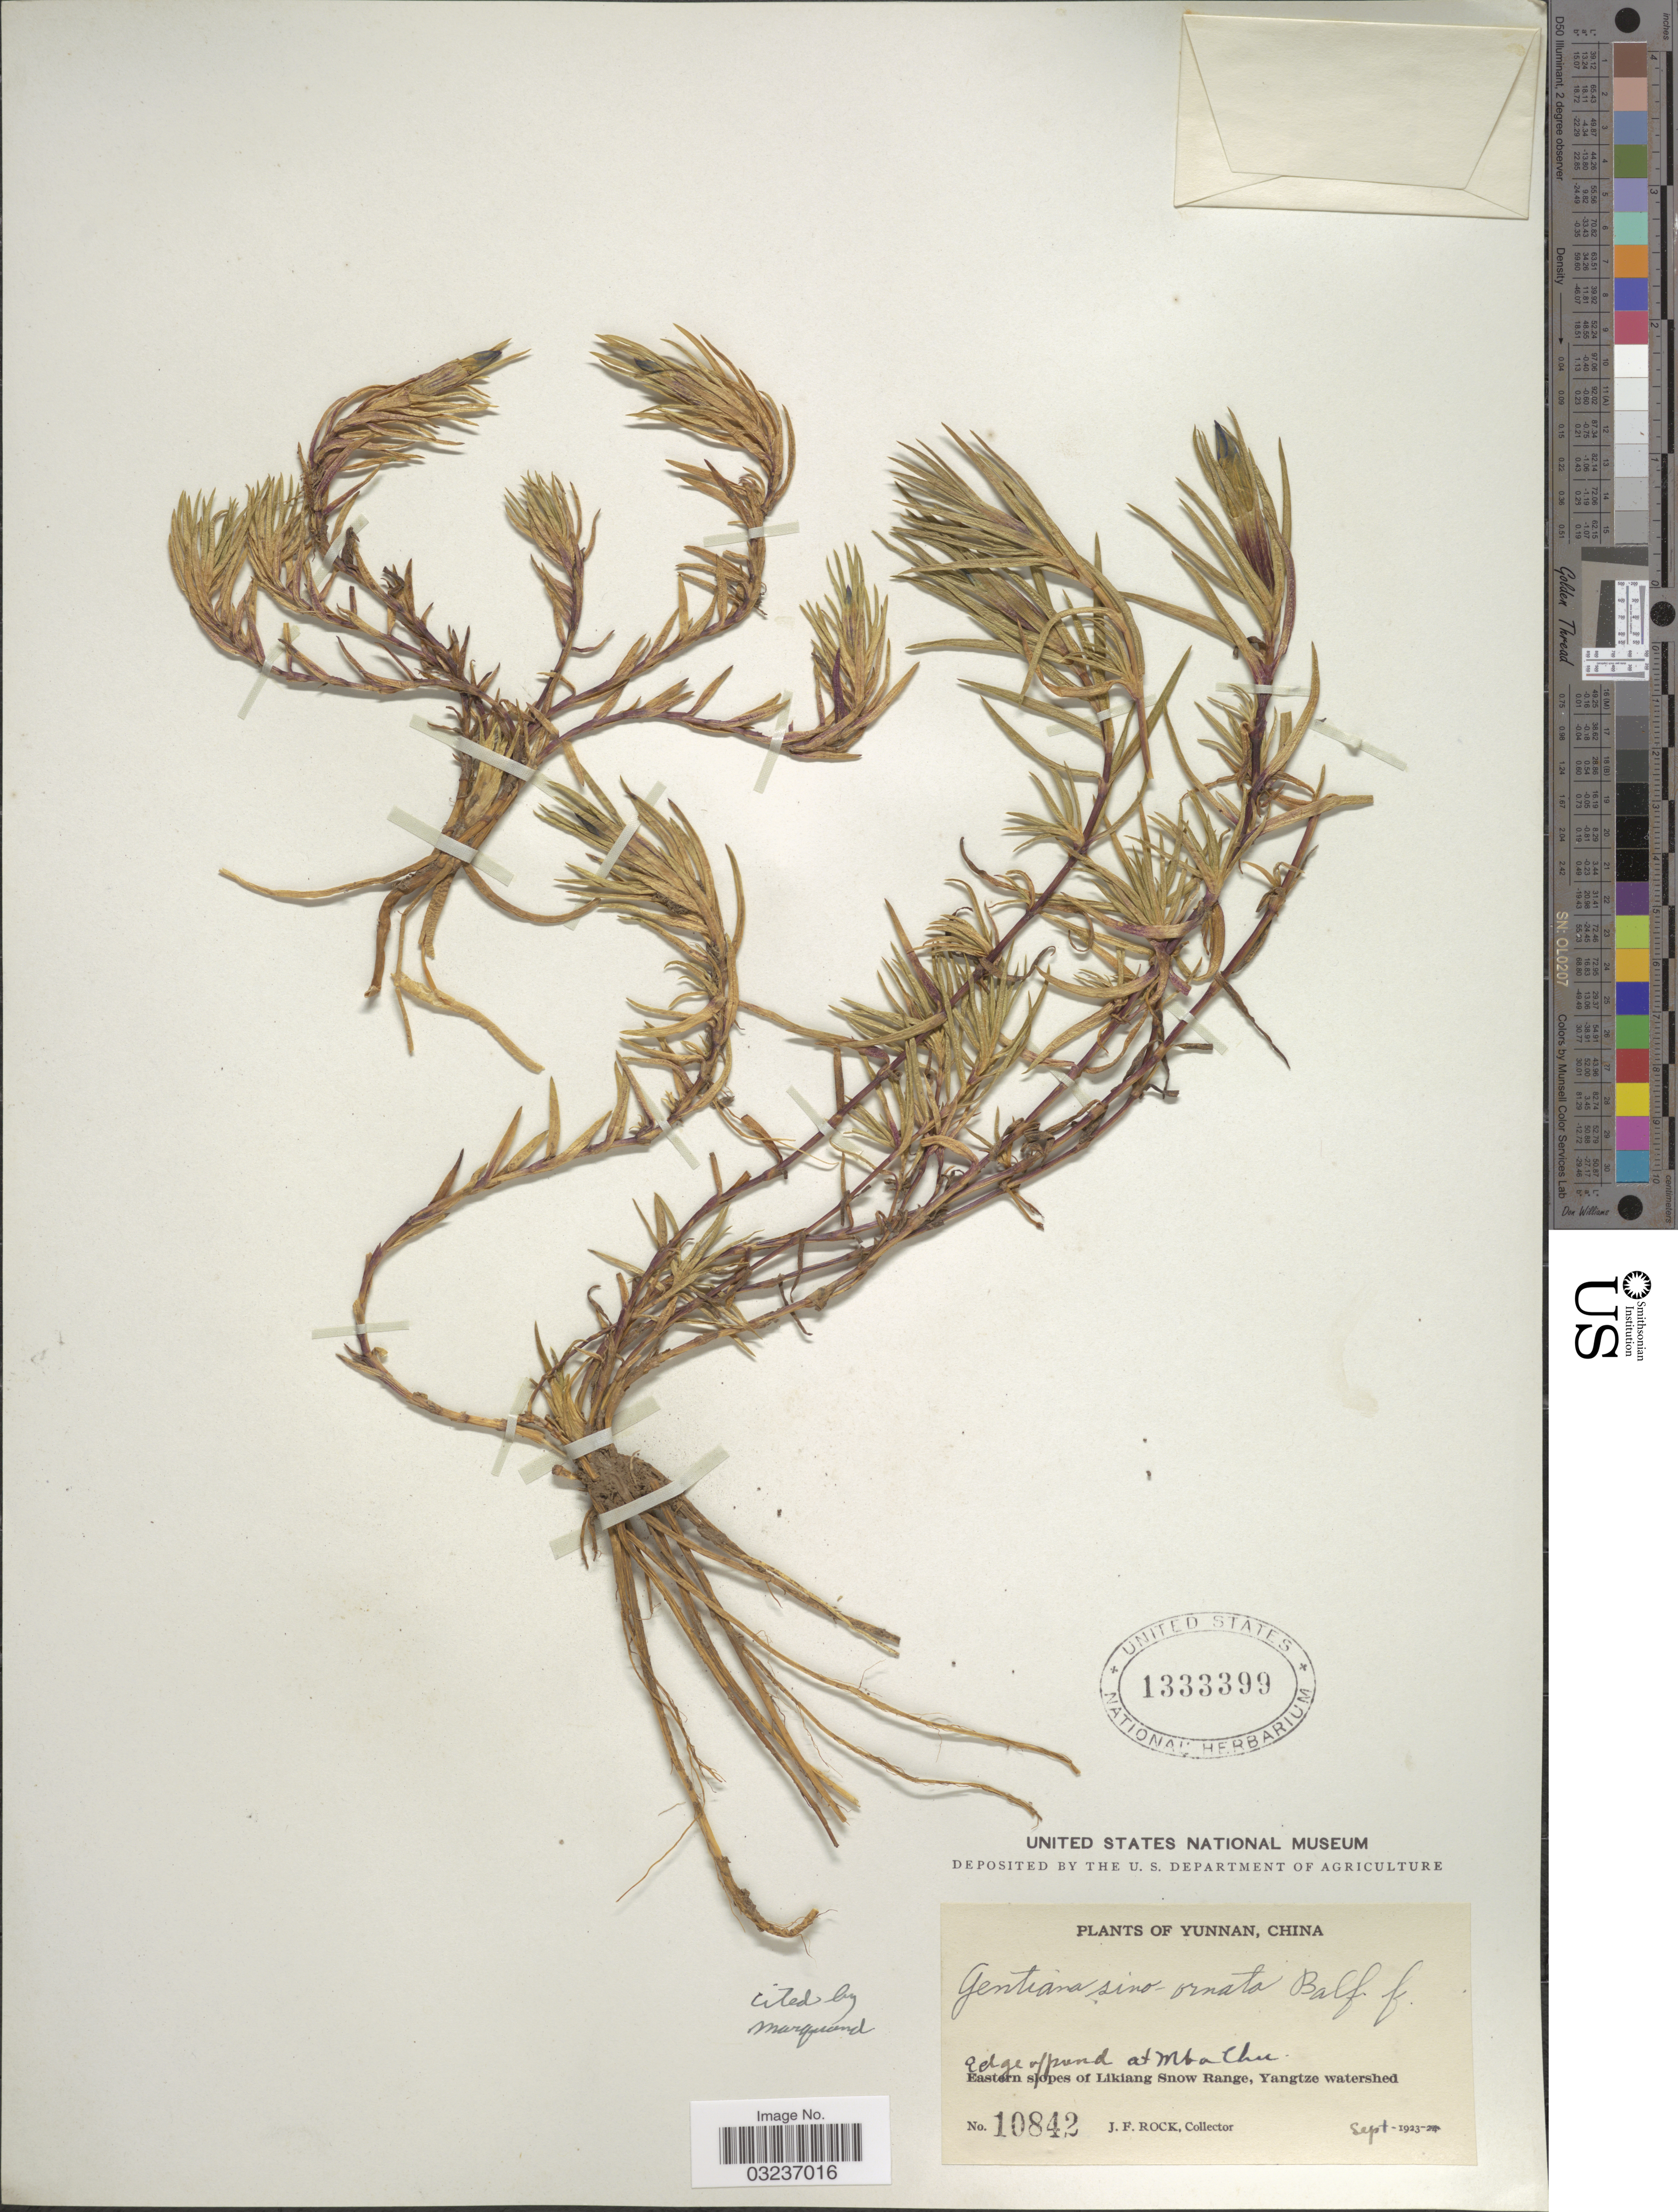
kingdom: Plantae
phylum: Tracheophyta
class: Magnoliopsida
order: Gentianales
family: Gentianaceae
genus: Gentiana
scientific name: Gentiana sino-ornata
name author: Balf. f.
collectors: J. Rock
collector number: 10842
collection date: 1923-09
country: China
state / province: Yunnan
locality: Edge of pond at Mba Chu, Eastern slopes of Likiang Snow Range, Yangtze watershed.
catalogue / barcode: US 1333399